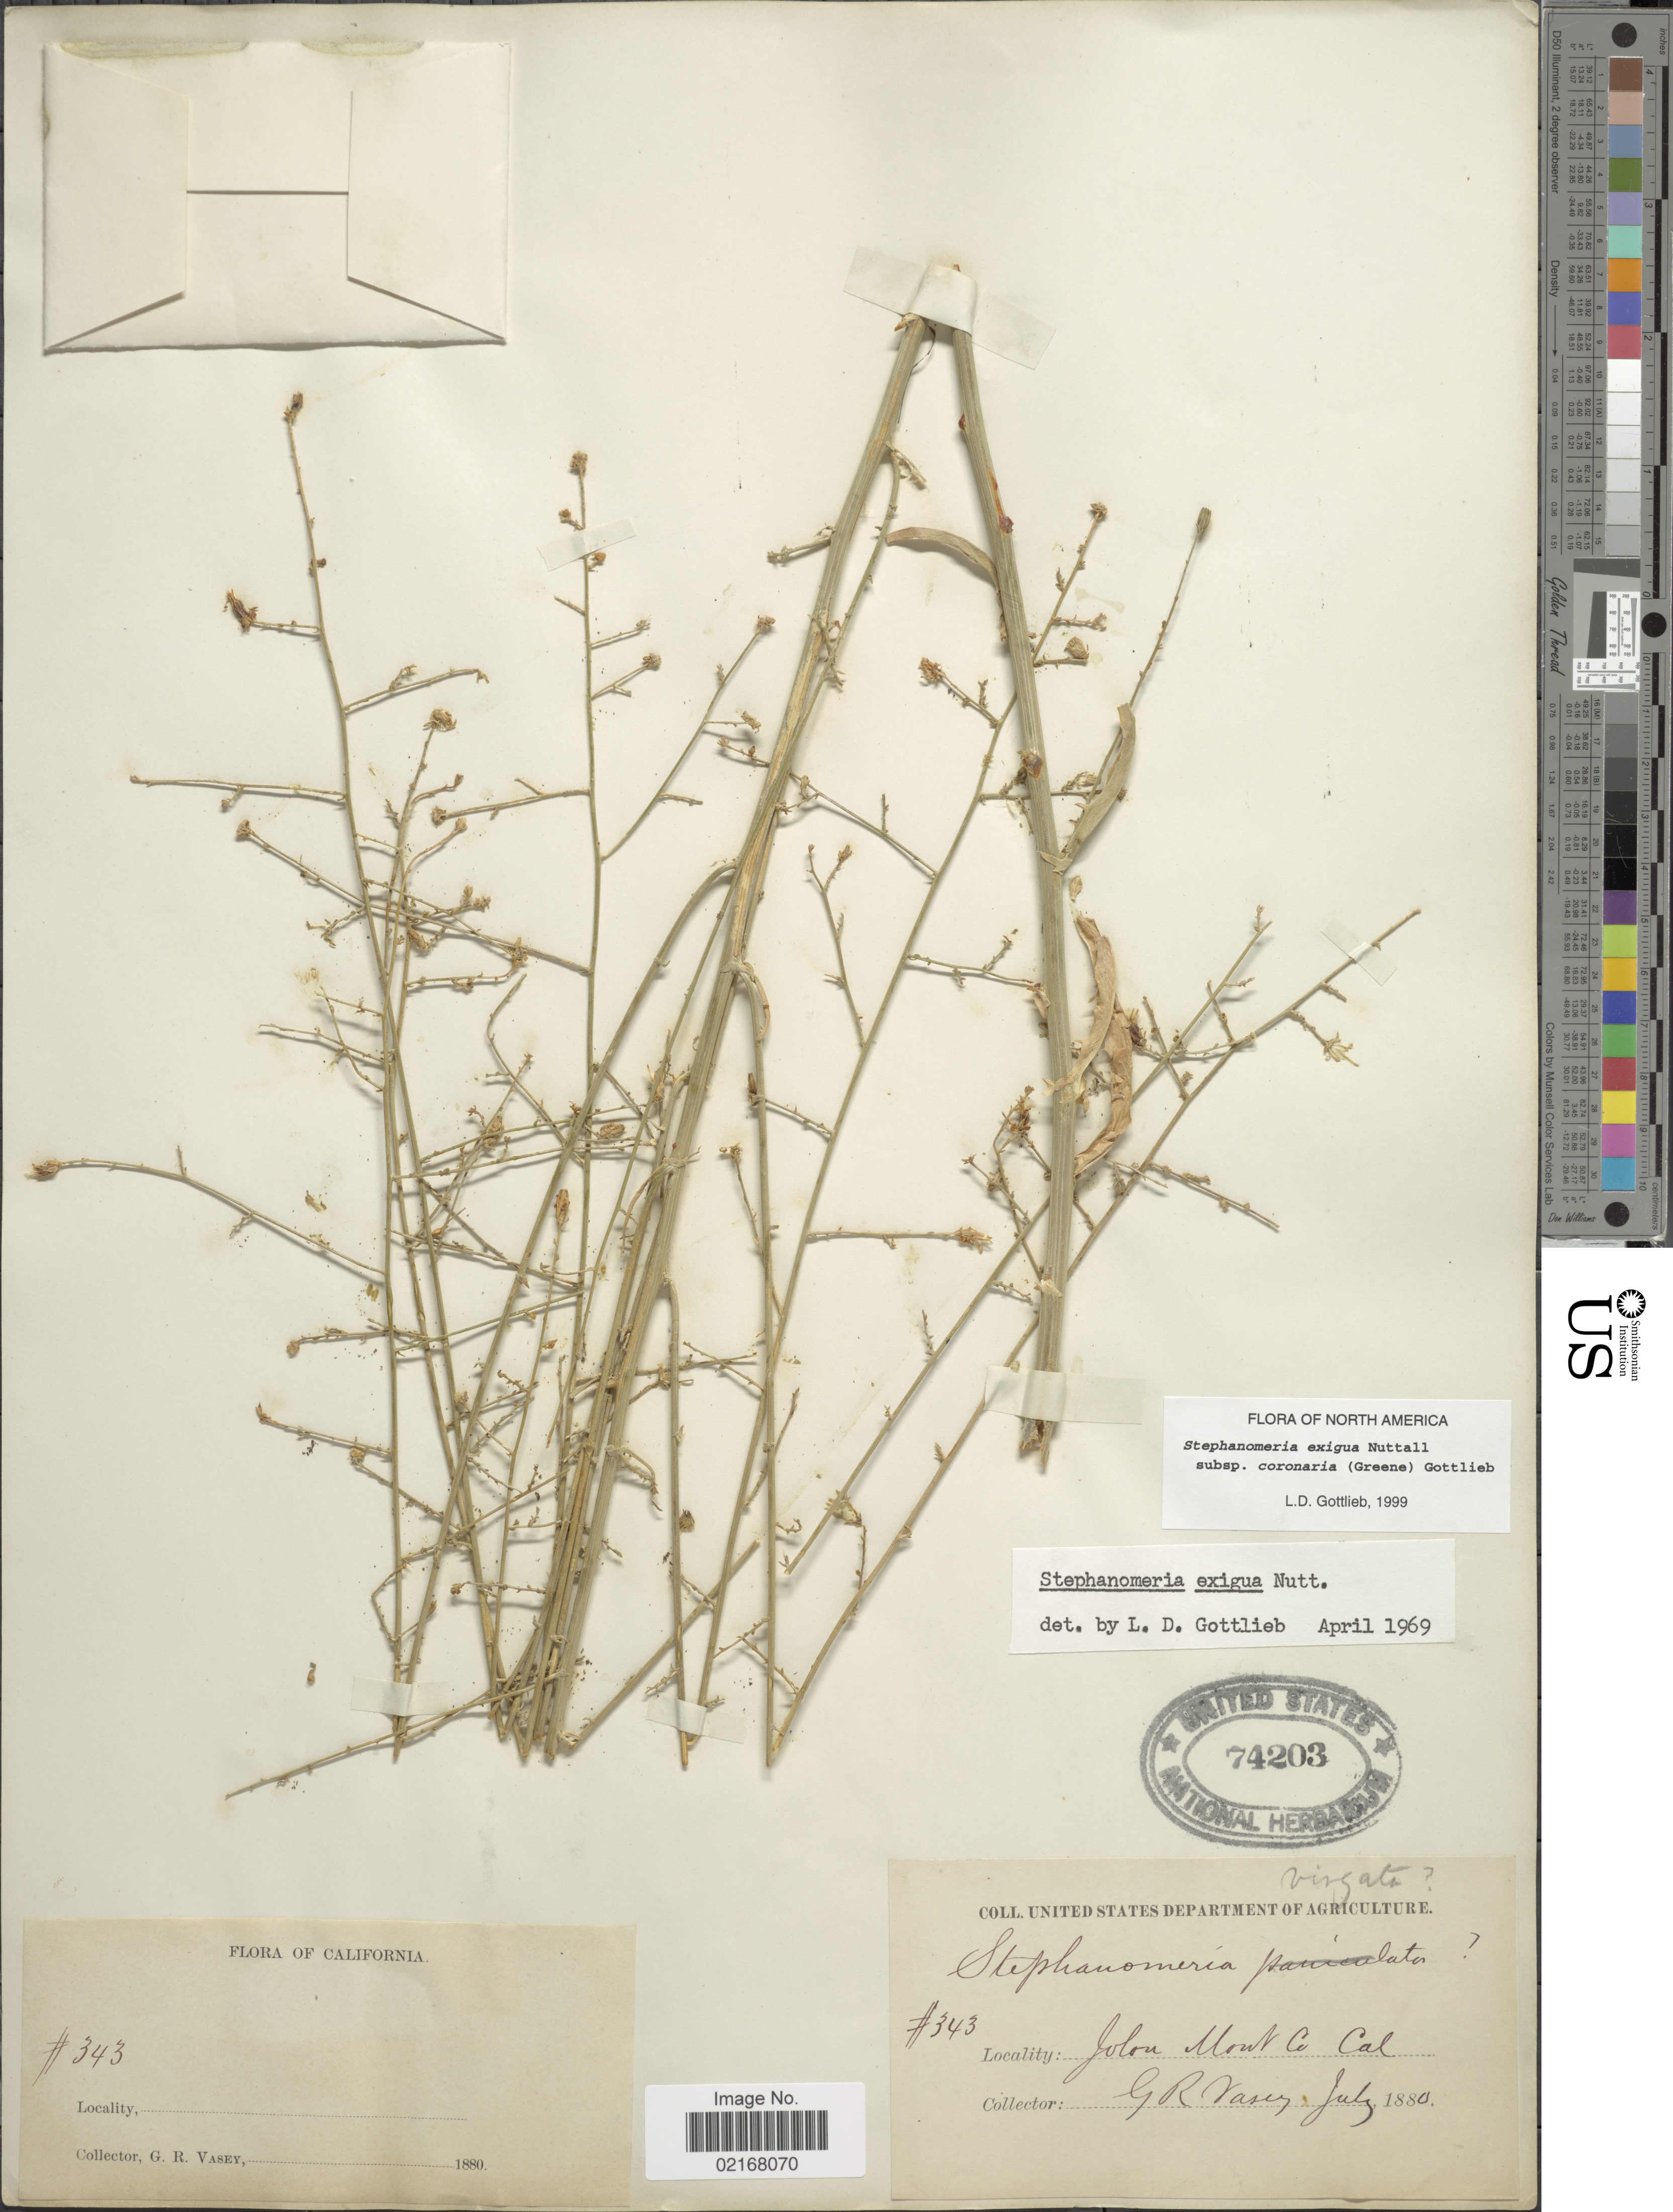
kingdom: Plantae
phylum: Tracheophyta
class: Magnoliopsida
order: Asterales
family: Asteraceae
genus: Stephanomeria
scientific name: Stephanomeria exigua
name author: Nutt.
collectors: G. R. Vasey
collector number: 343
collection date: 1880-07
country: United States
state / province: California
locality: Jolon Mount Co. Cal.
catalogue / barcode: US 74203